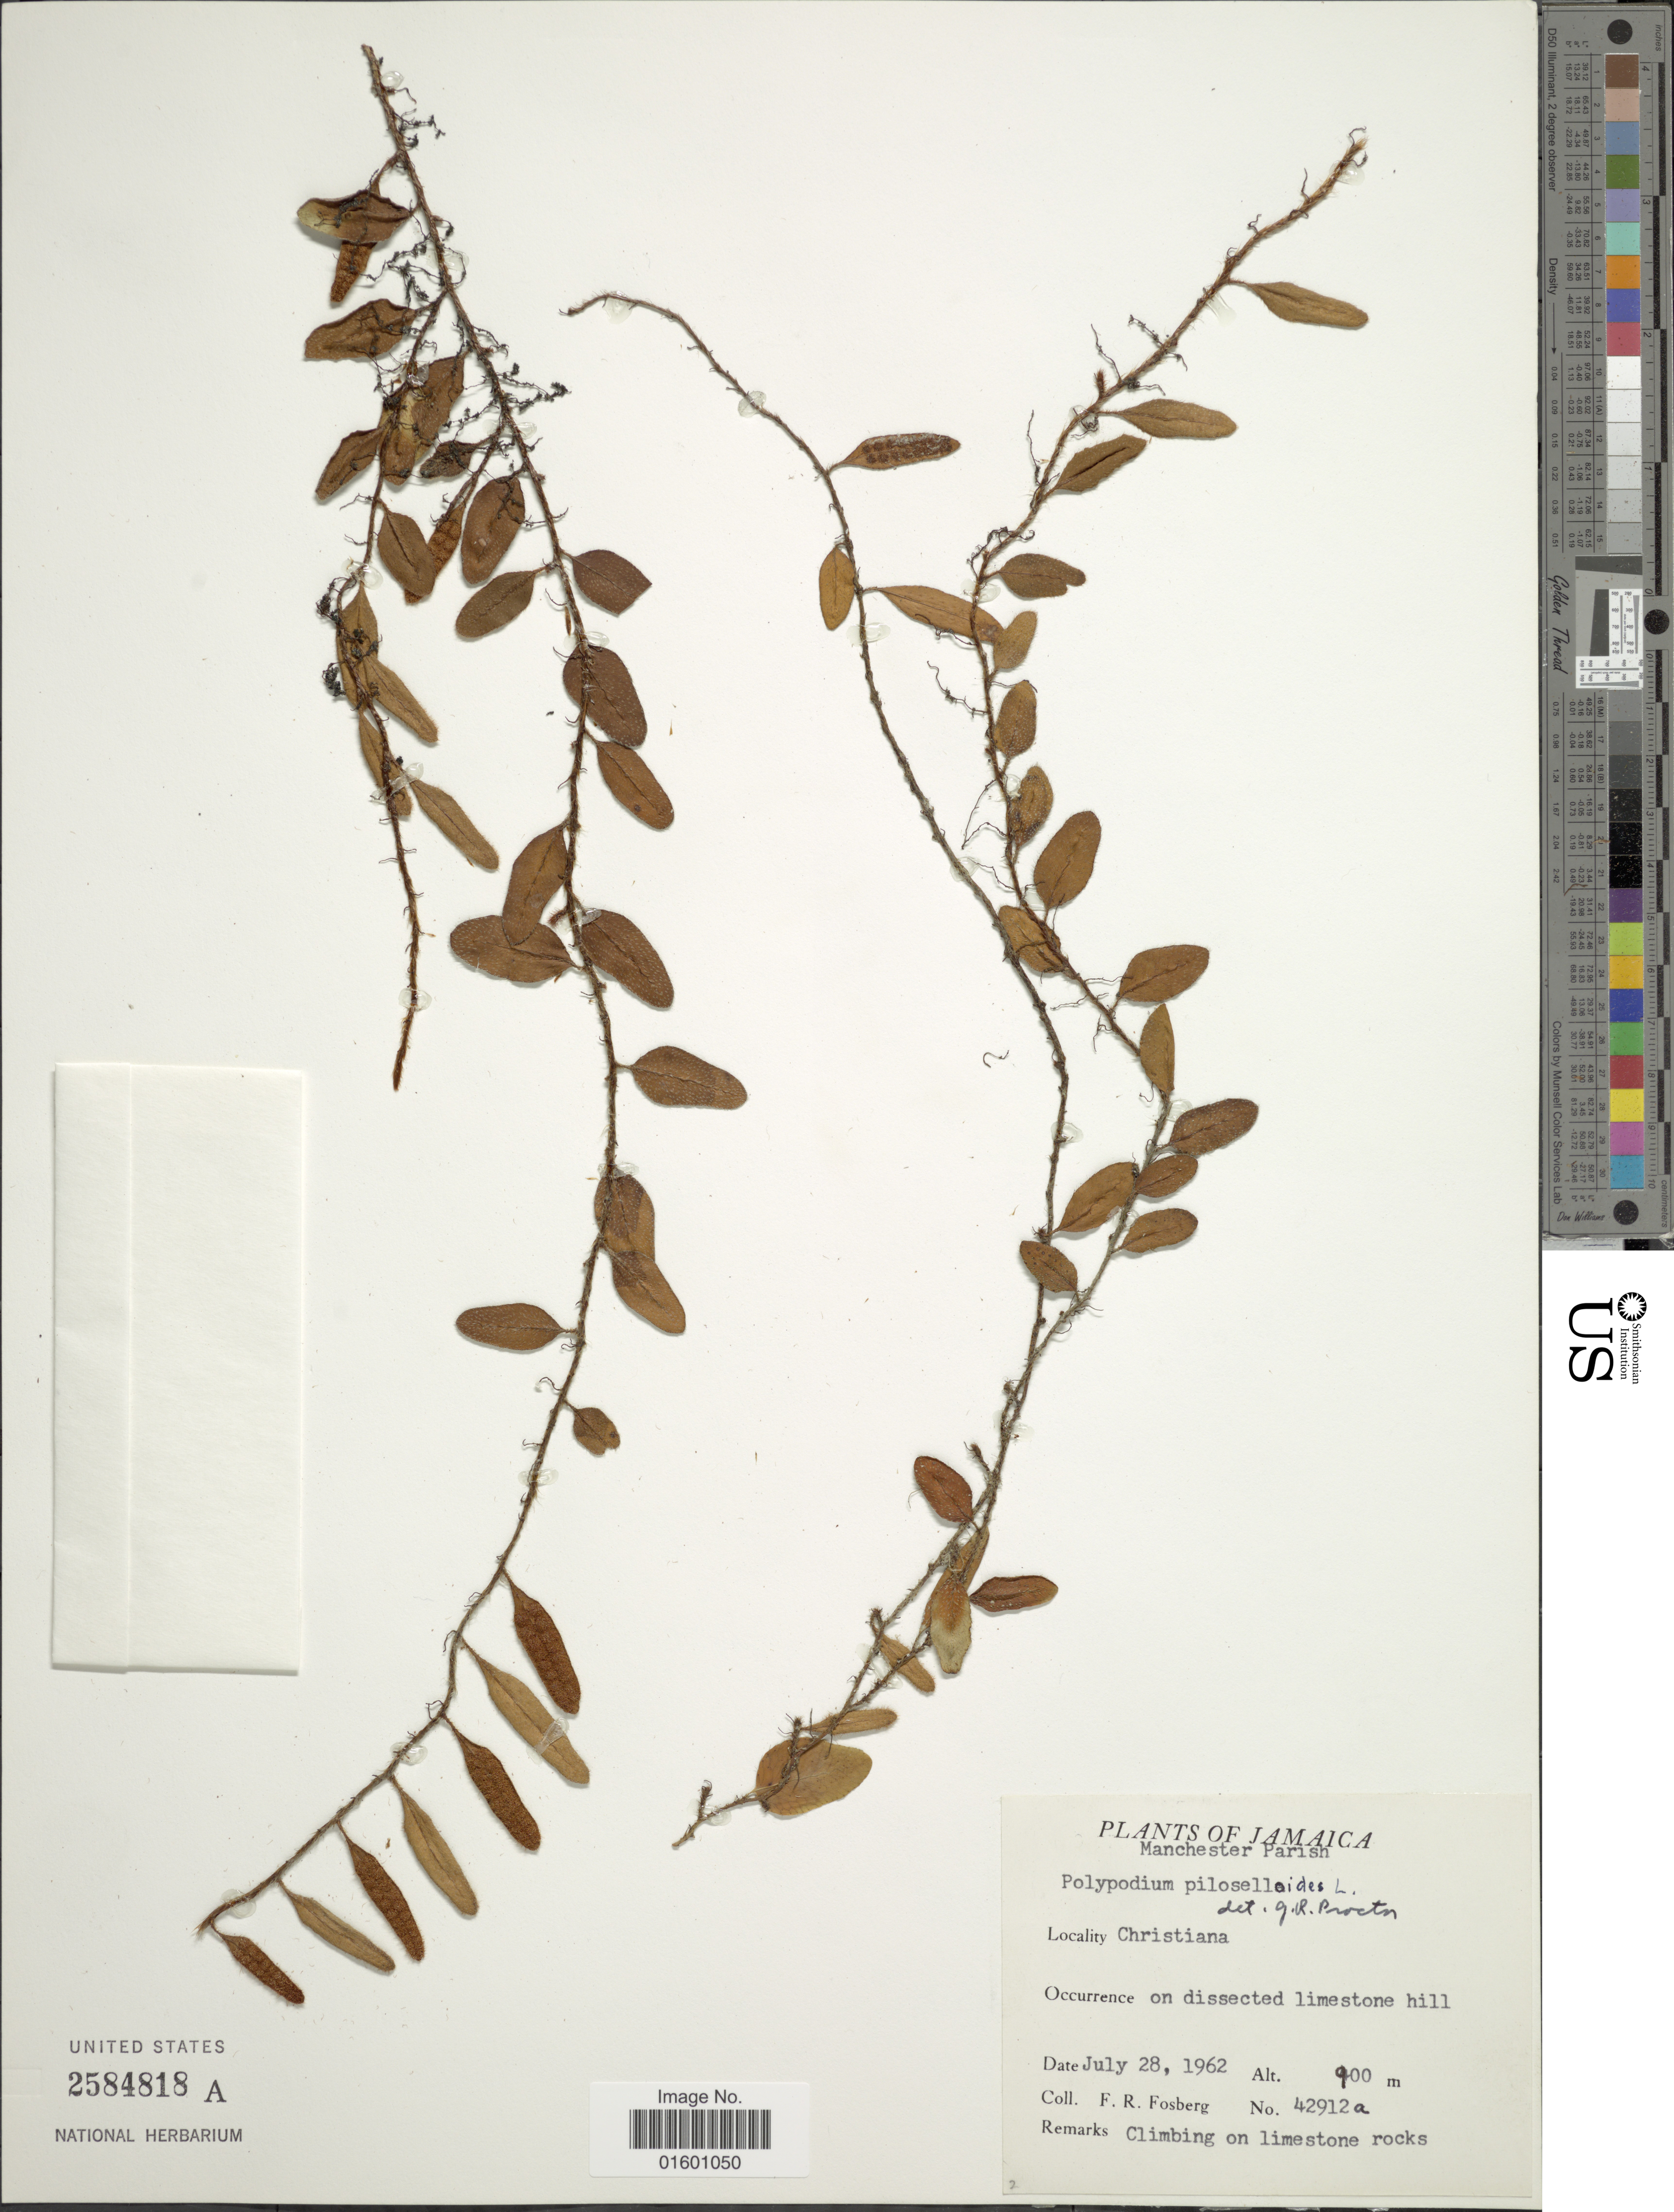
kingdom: Plantae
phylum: Tracheophyta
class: Polypodiopsida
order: Polypodiales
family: Polypodiaceae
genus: Microgramma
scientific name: Microgramma piloselloides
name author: (L.) Copel.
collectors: F. R. Fosberg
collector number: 42912a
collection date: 1962-07-28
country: Jamaica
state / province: Manchester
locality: On dissected limestone hill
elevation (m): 400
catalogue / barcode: US 2584818A